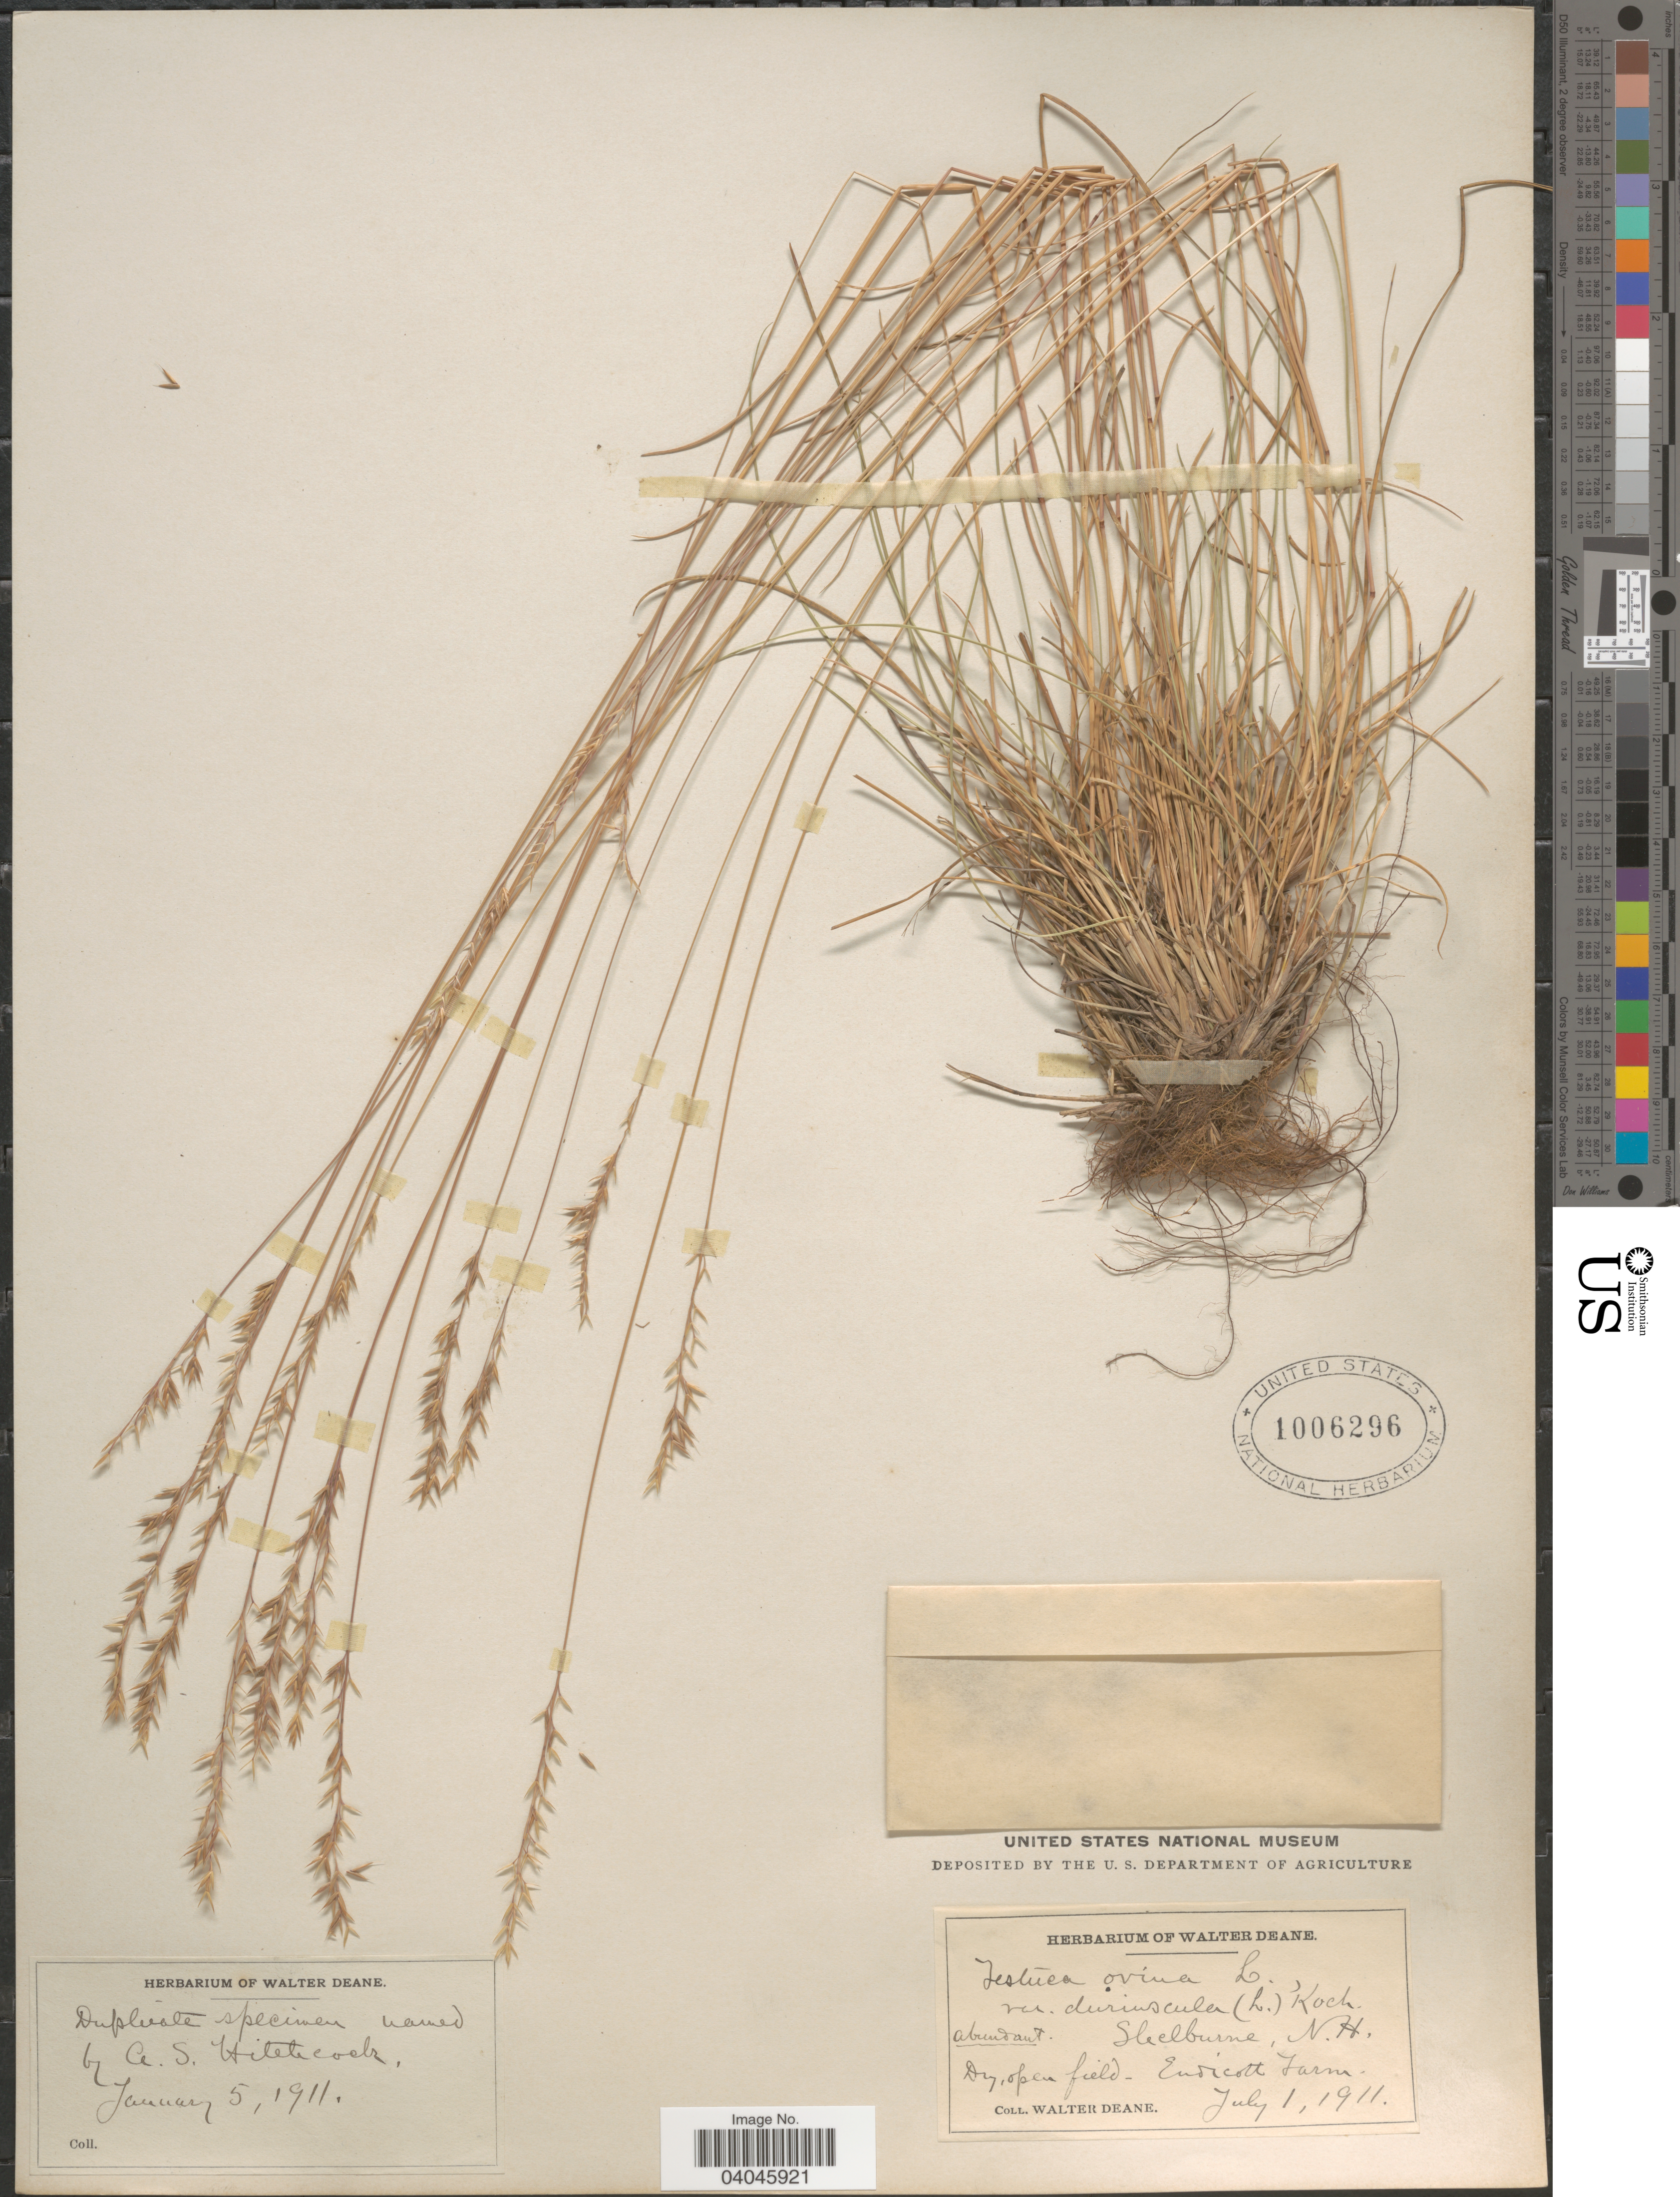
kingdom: Plantae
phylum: Tracheophyta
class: Liliopsida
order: Poales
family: Poaceae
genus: Festuca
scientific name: Festuca rubra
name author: L.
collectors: W. Deane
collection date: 1911-07-01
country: United States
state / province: New Hampshire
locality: Shelburne. Dry open field, Endicott Farm.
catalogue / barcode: US 1006296